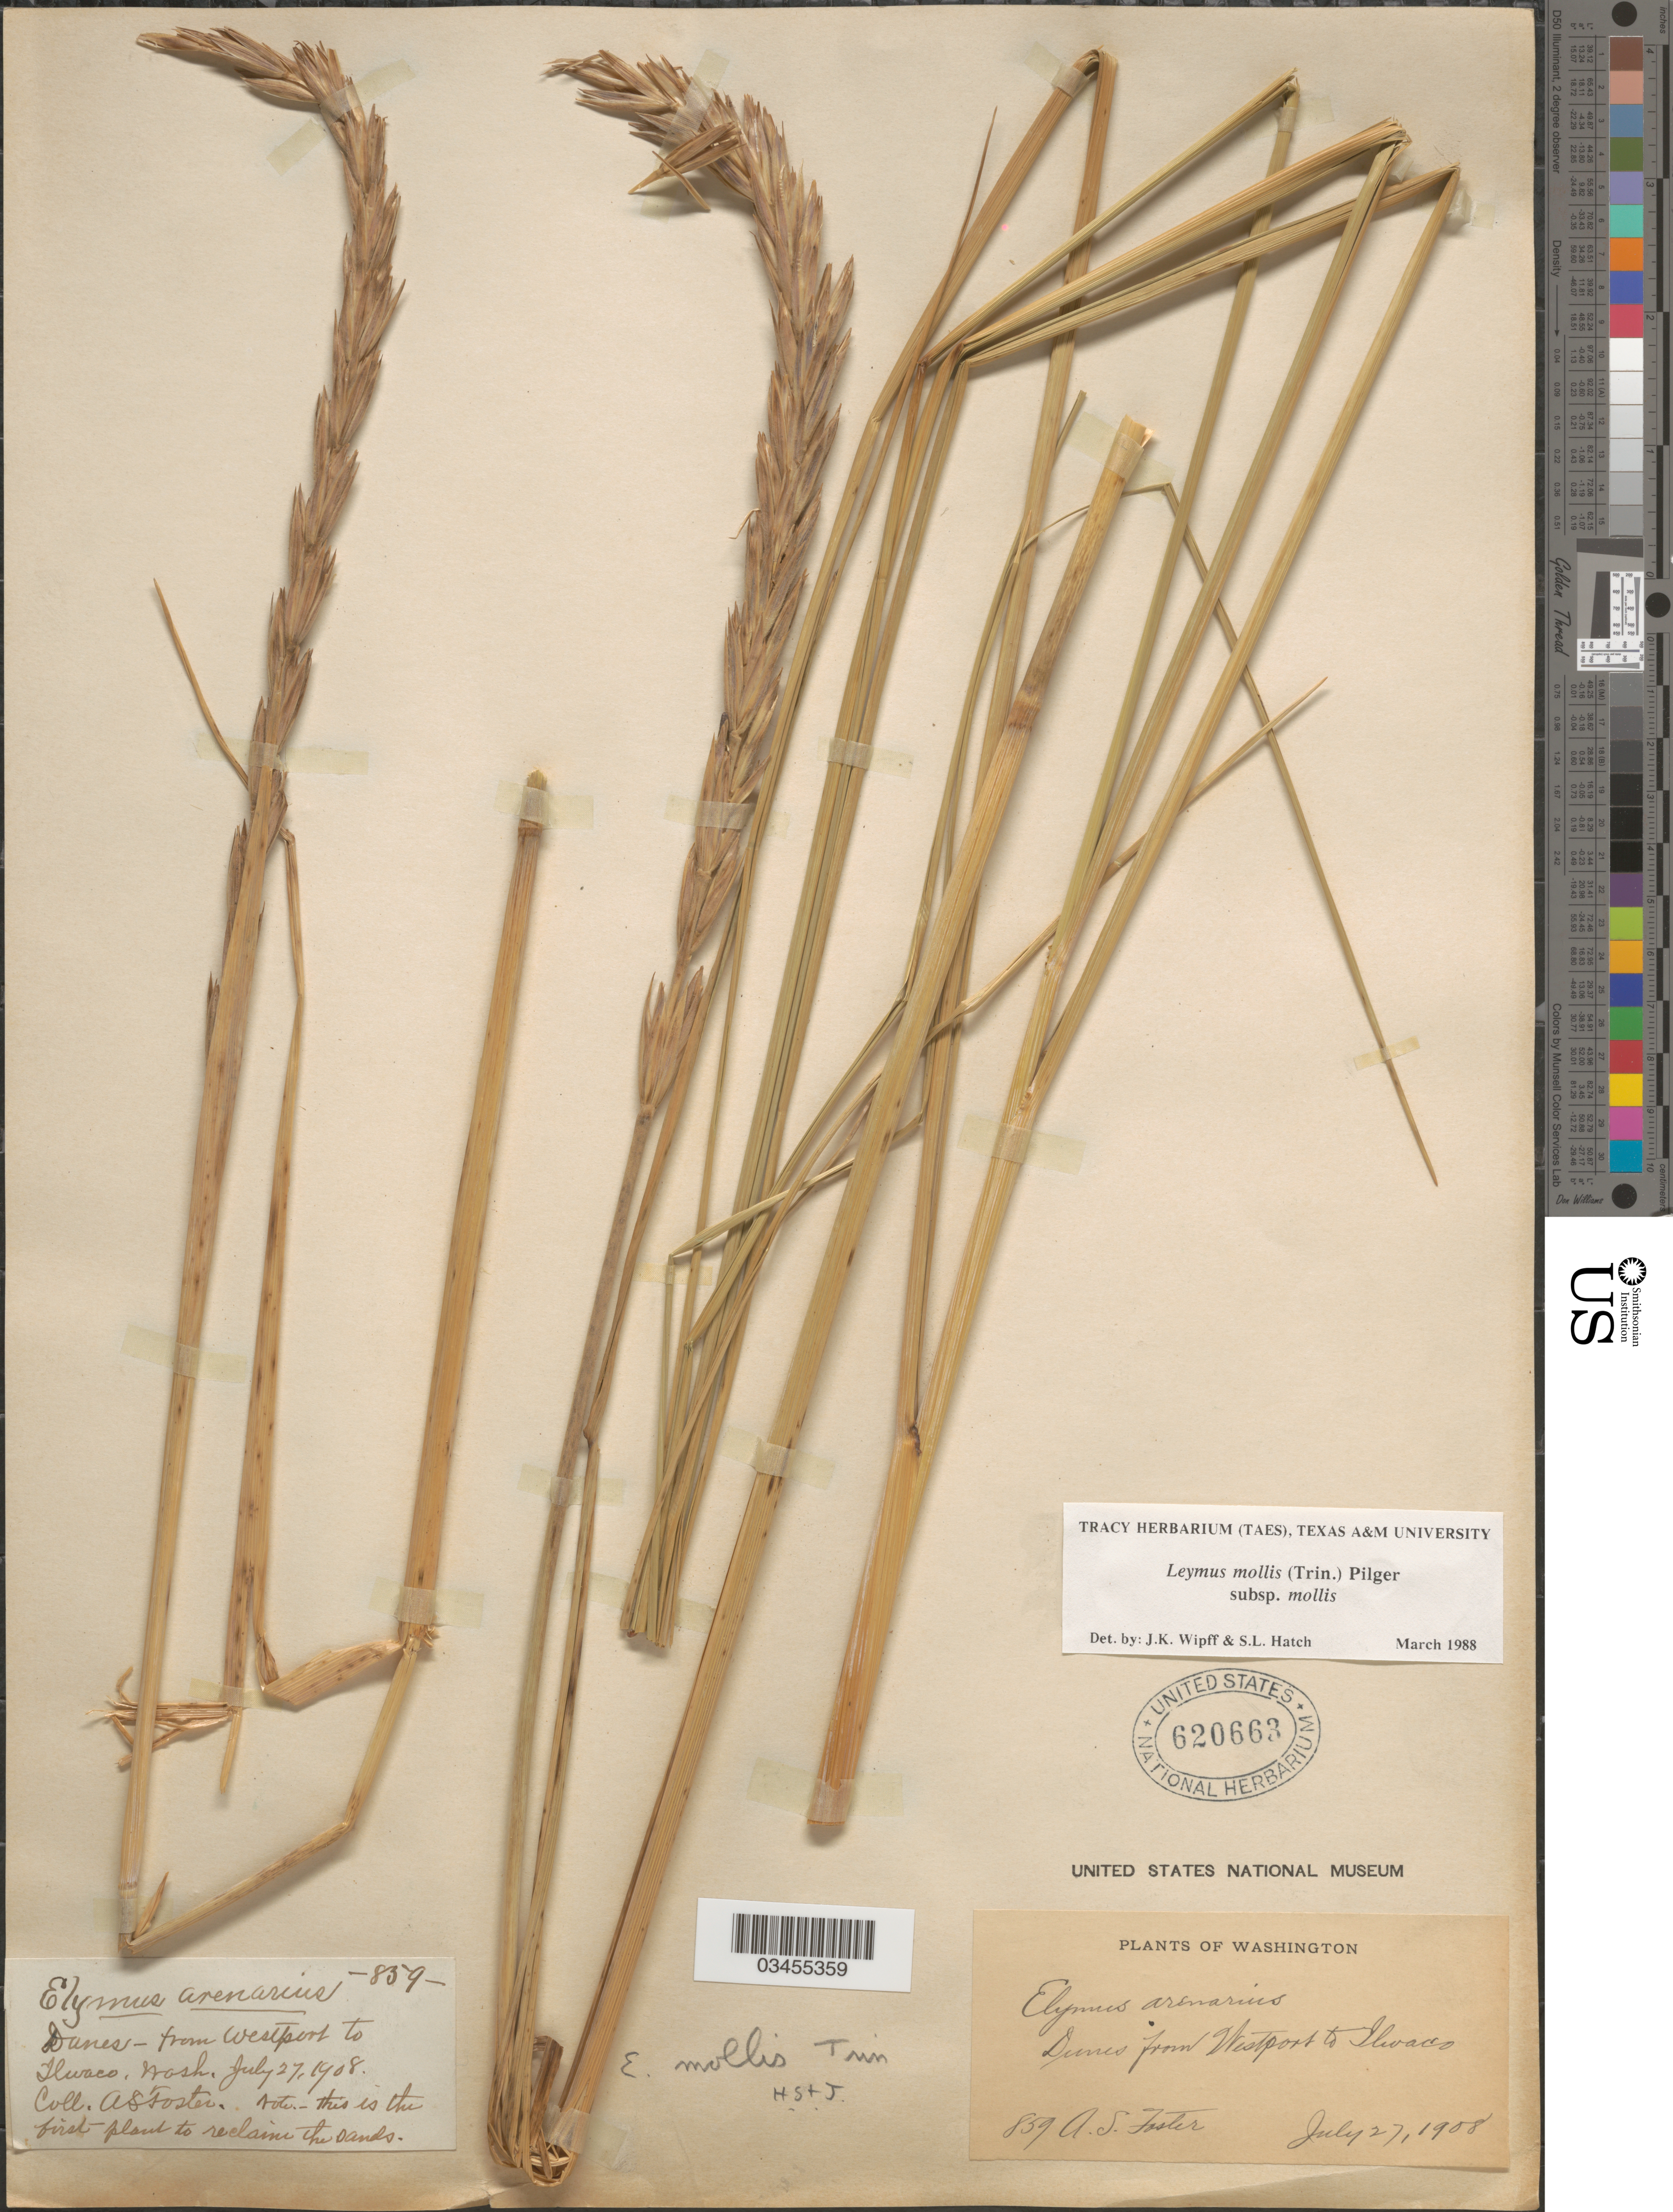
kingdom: Plantae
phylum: Tracheophyta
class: Liliopsida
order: Poales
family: Poaceae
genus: Leymus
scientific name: Leymus mollis subsp. mollis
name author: (Trin.) Pilg.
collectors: A. S. Foster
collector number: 859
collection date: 1908-07-27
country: United States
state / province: Washington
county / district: Pacific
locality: Dunes from Westport to Ilwaco.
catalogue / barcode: US 620663